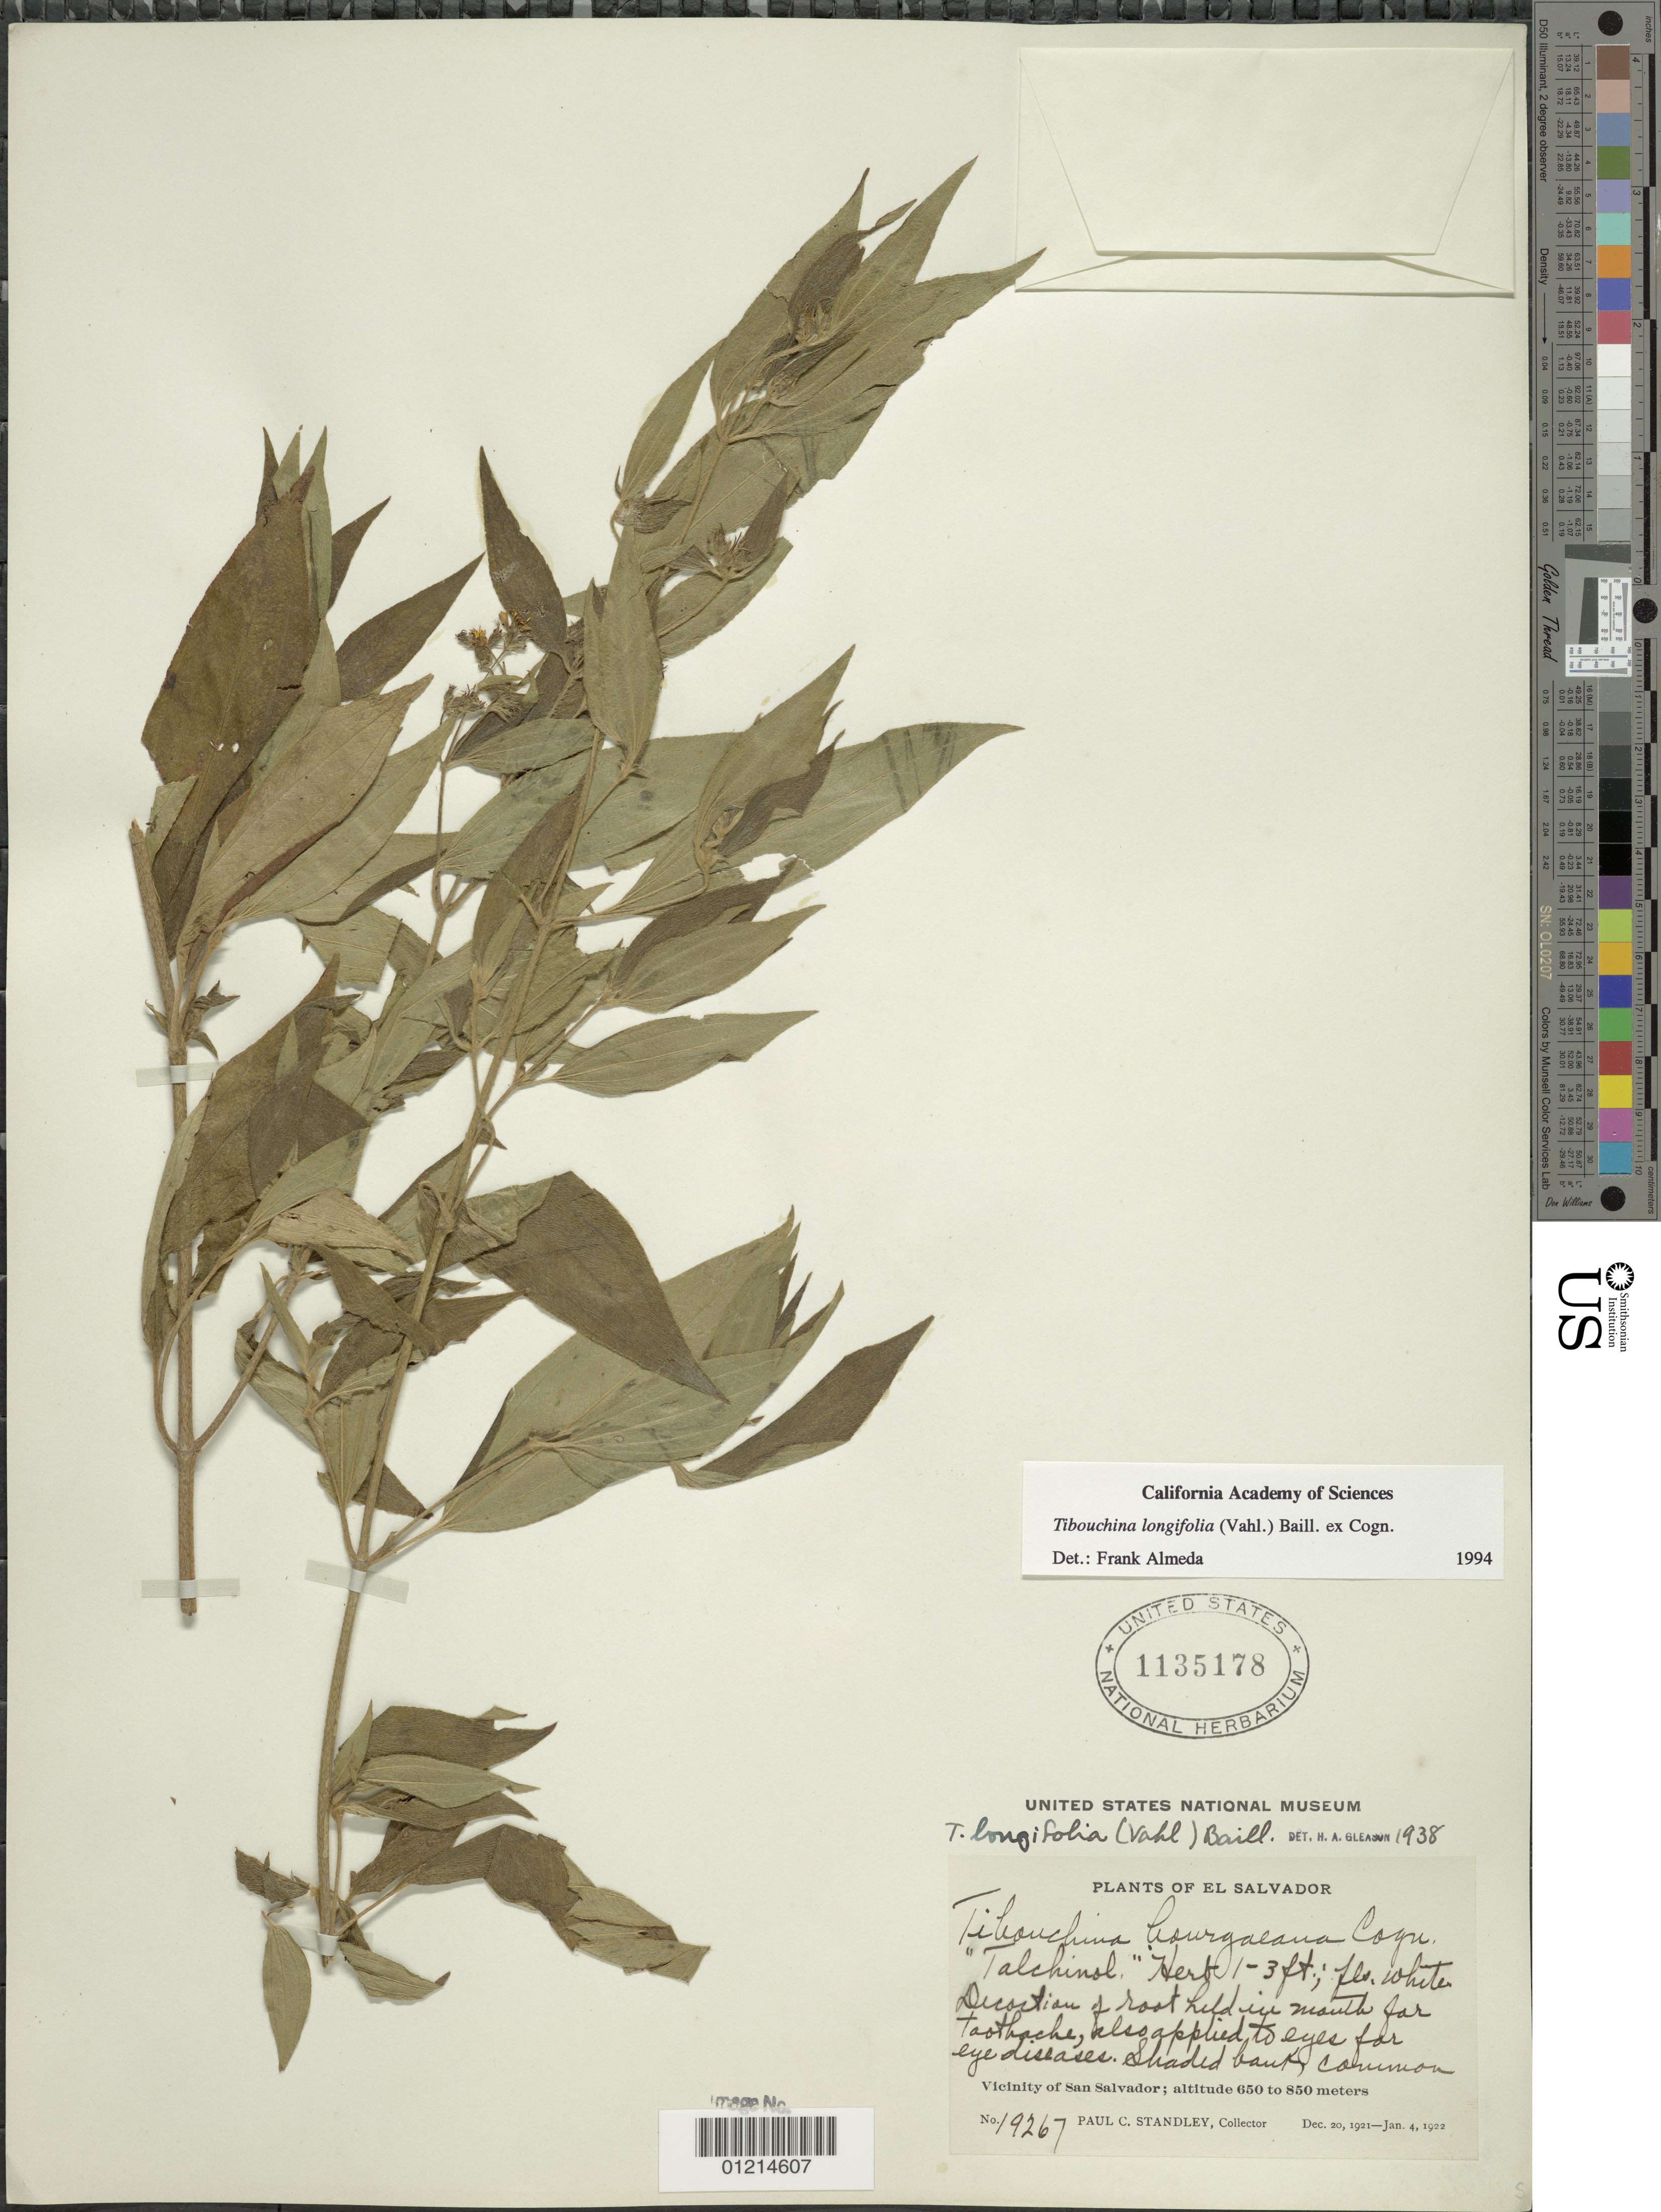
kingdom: Plantae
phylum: Tracheophyta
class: Magnoliopsida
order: Myrtales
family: Melastomataceae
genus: Chaetogastra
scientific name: Chaetogastra longifolia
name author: (Vahl) DC.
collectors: P. C. Standley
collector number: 19267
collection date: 1921-12-20/1922-01-04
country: El Salvador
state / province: San Salvador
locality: Vicinity of San Salvador.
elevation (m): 650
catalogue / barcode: US 1135178